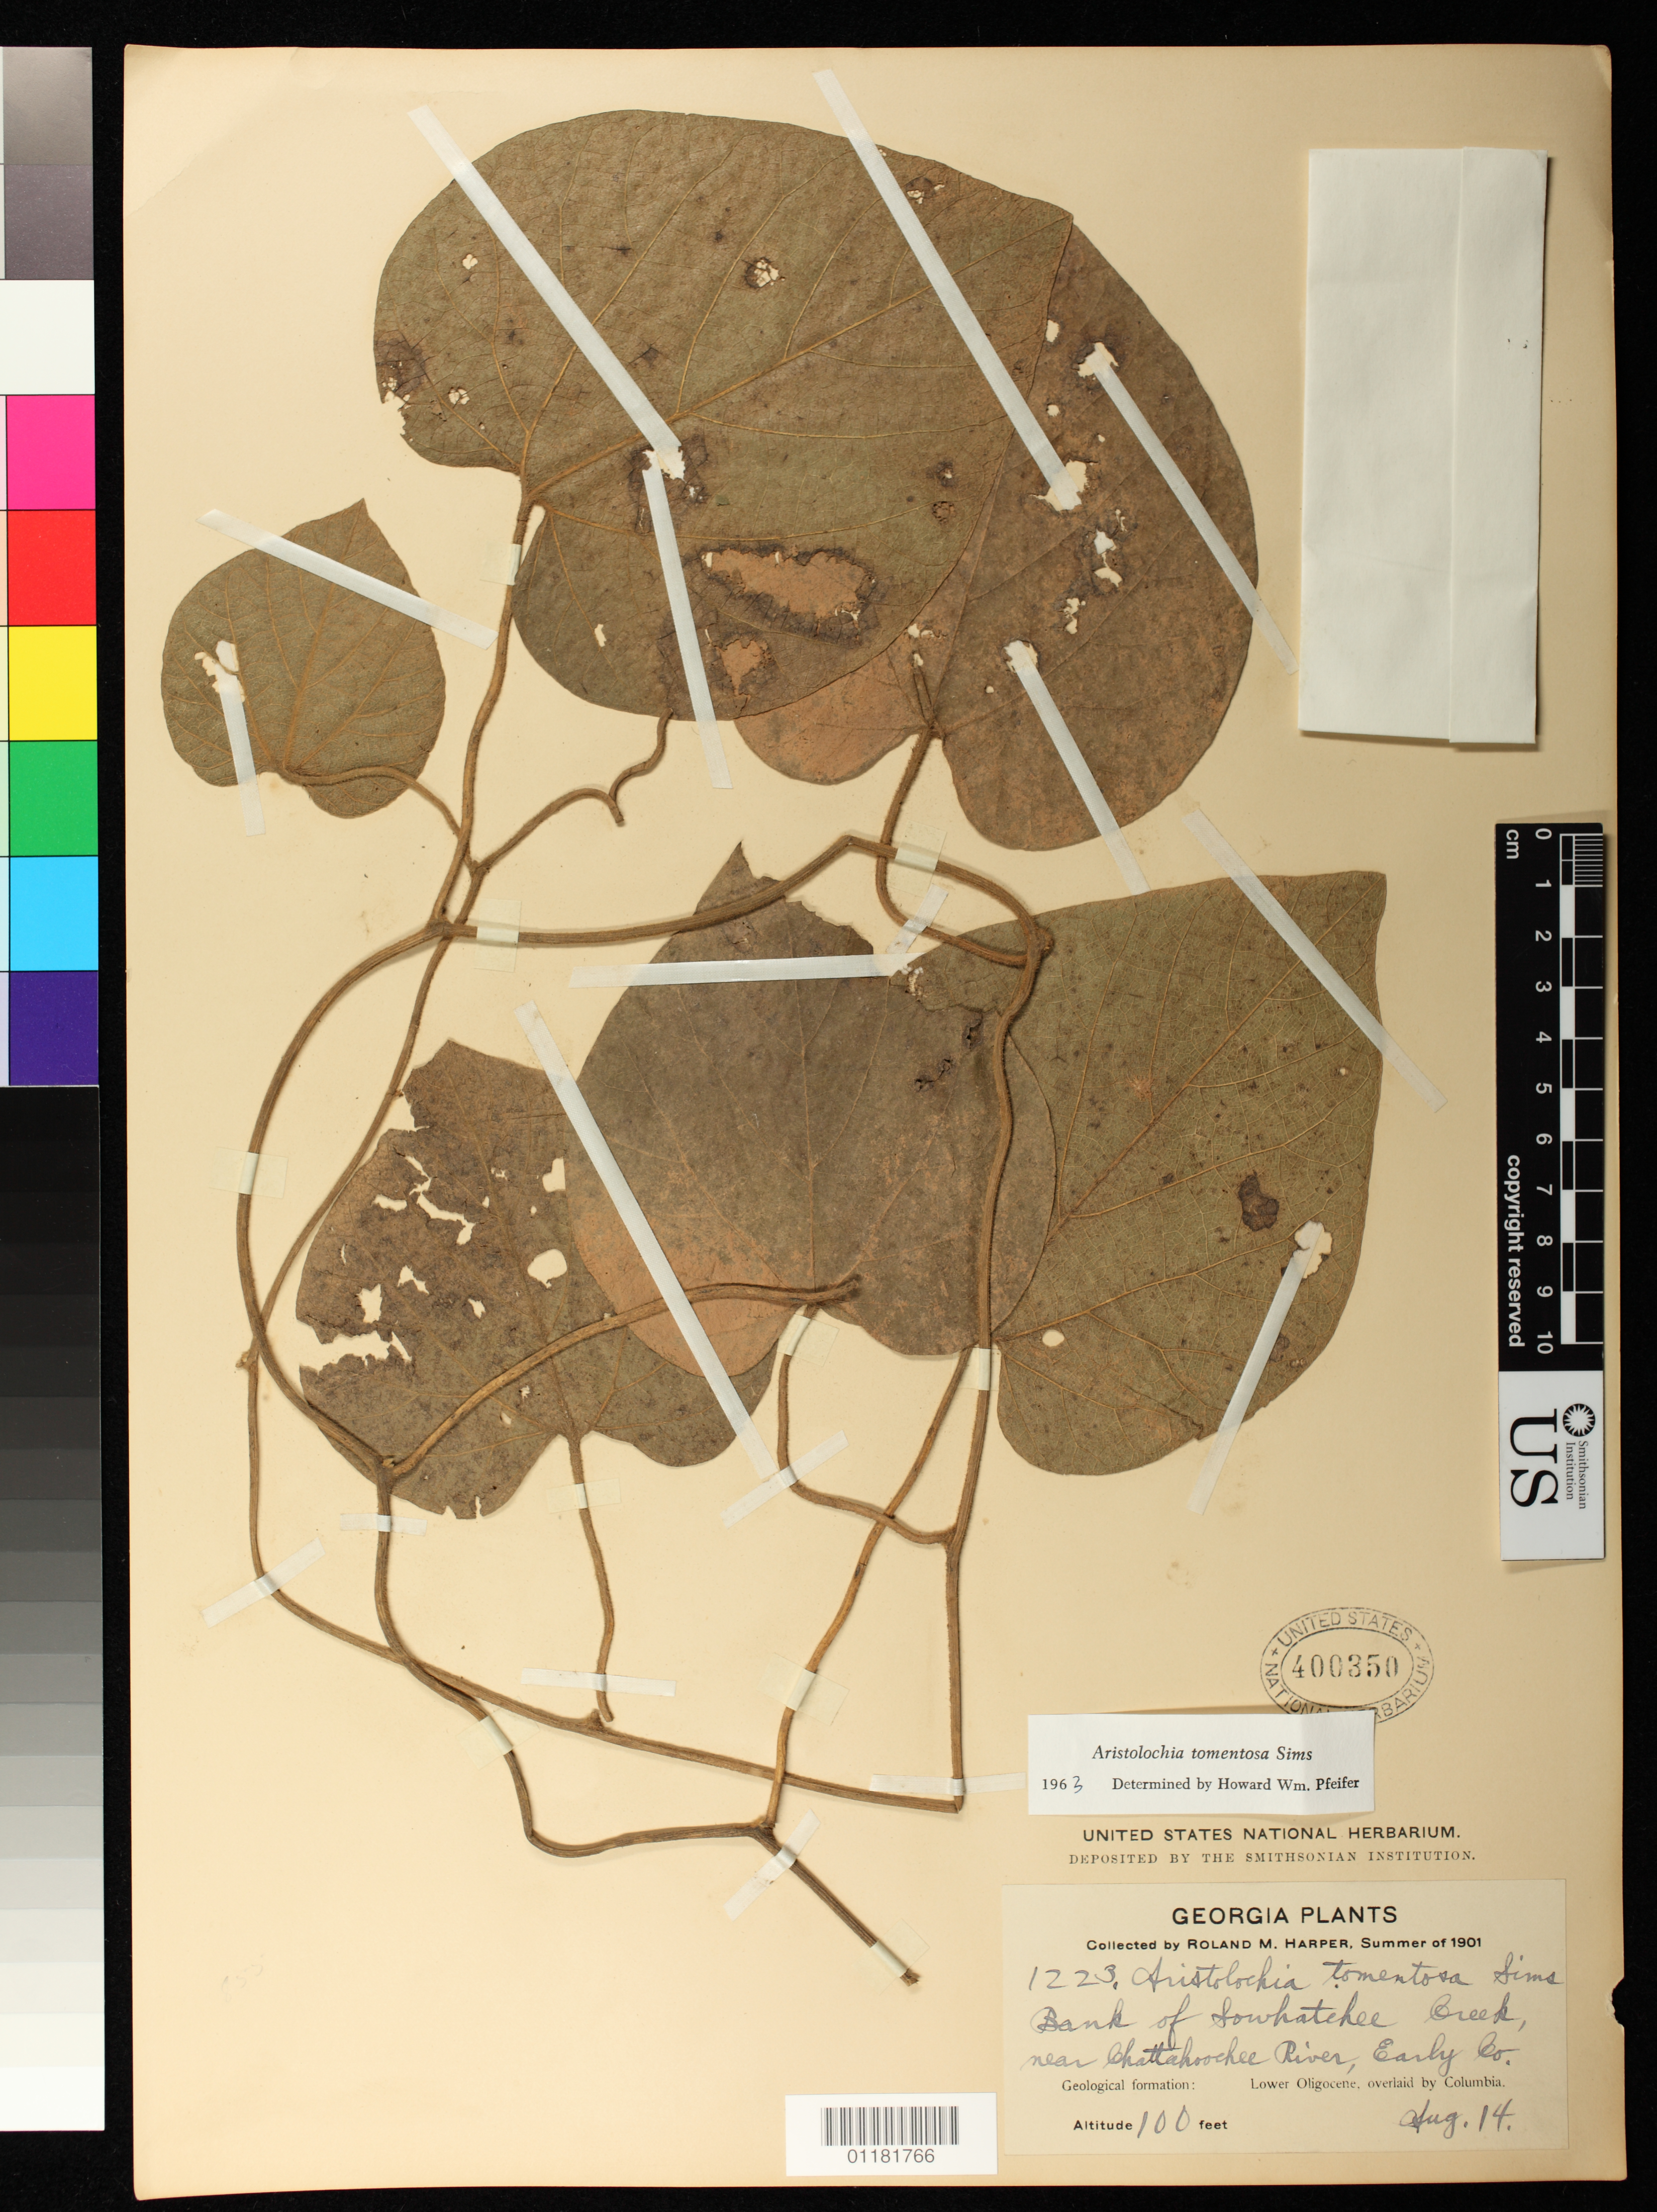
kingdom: Plantae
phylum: Tracheophyta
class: Magnoliopsida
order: Piperales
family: Aristolochiaceae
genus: Aristolochia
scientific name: Aristolochia tomentosa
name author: Sims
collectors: R. M. Harper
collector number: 1223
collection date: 1901-08-14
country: United States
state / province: Georgia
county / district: Early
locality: Bank of Sowhatchee Creek, near Chattahoochee River, Early County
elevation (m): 30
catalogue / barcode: US 400350